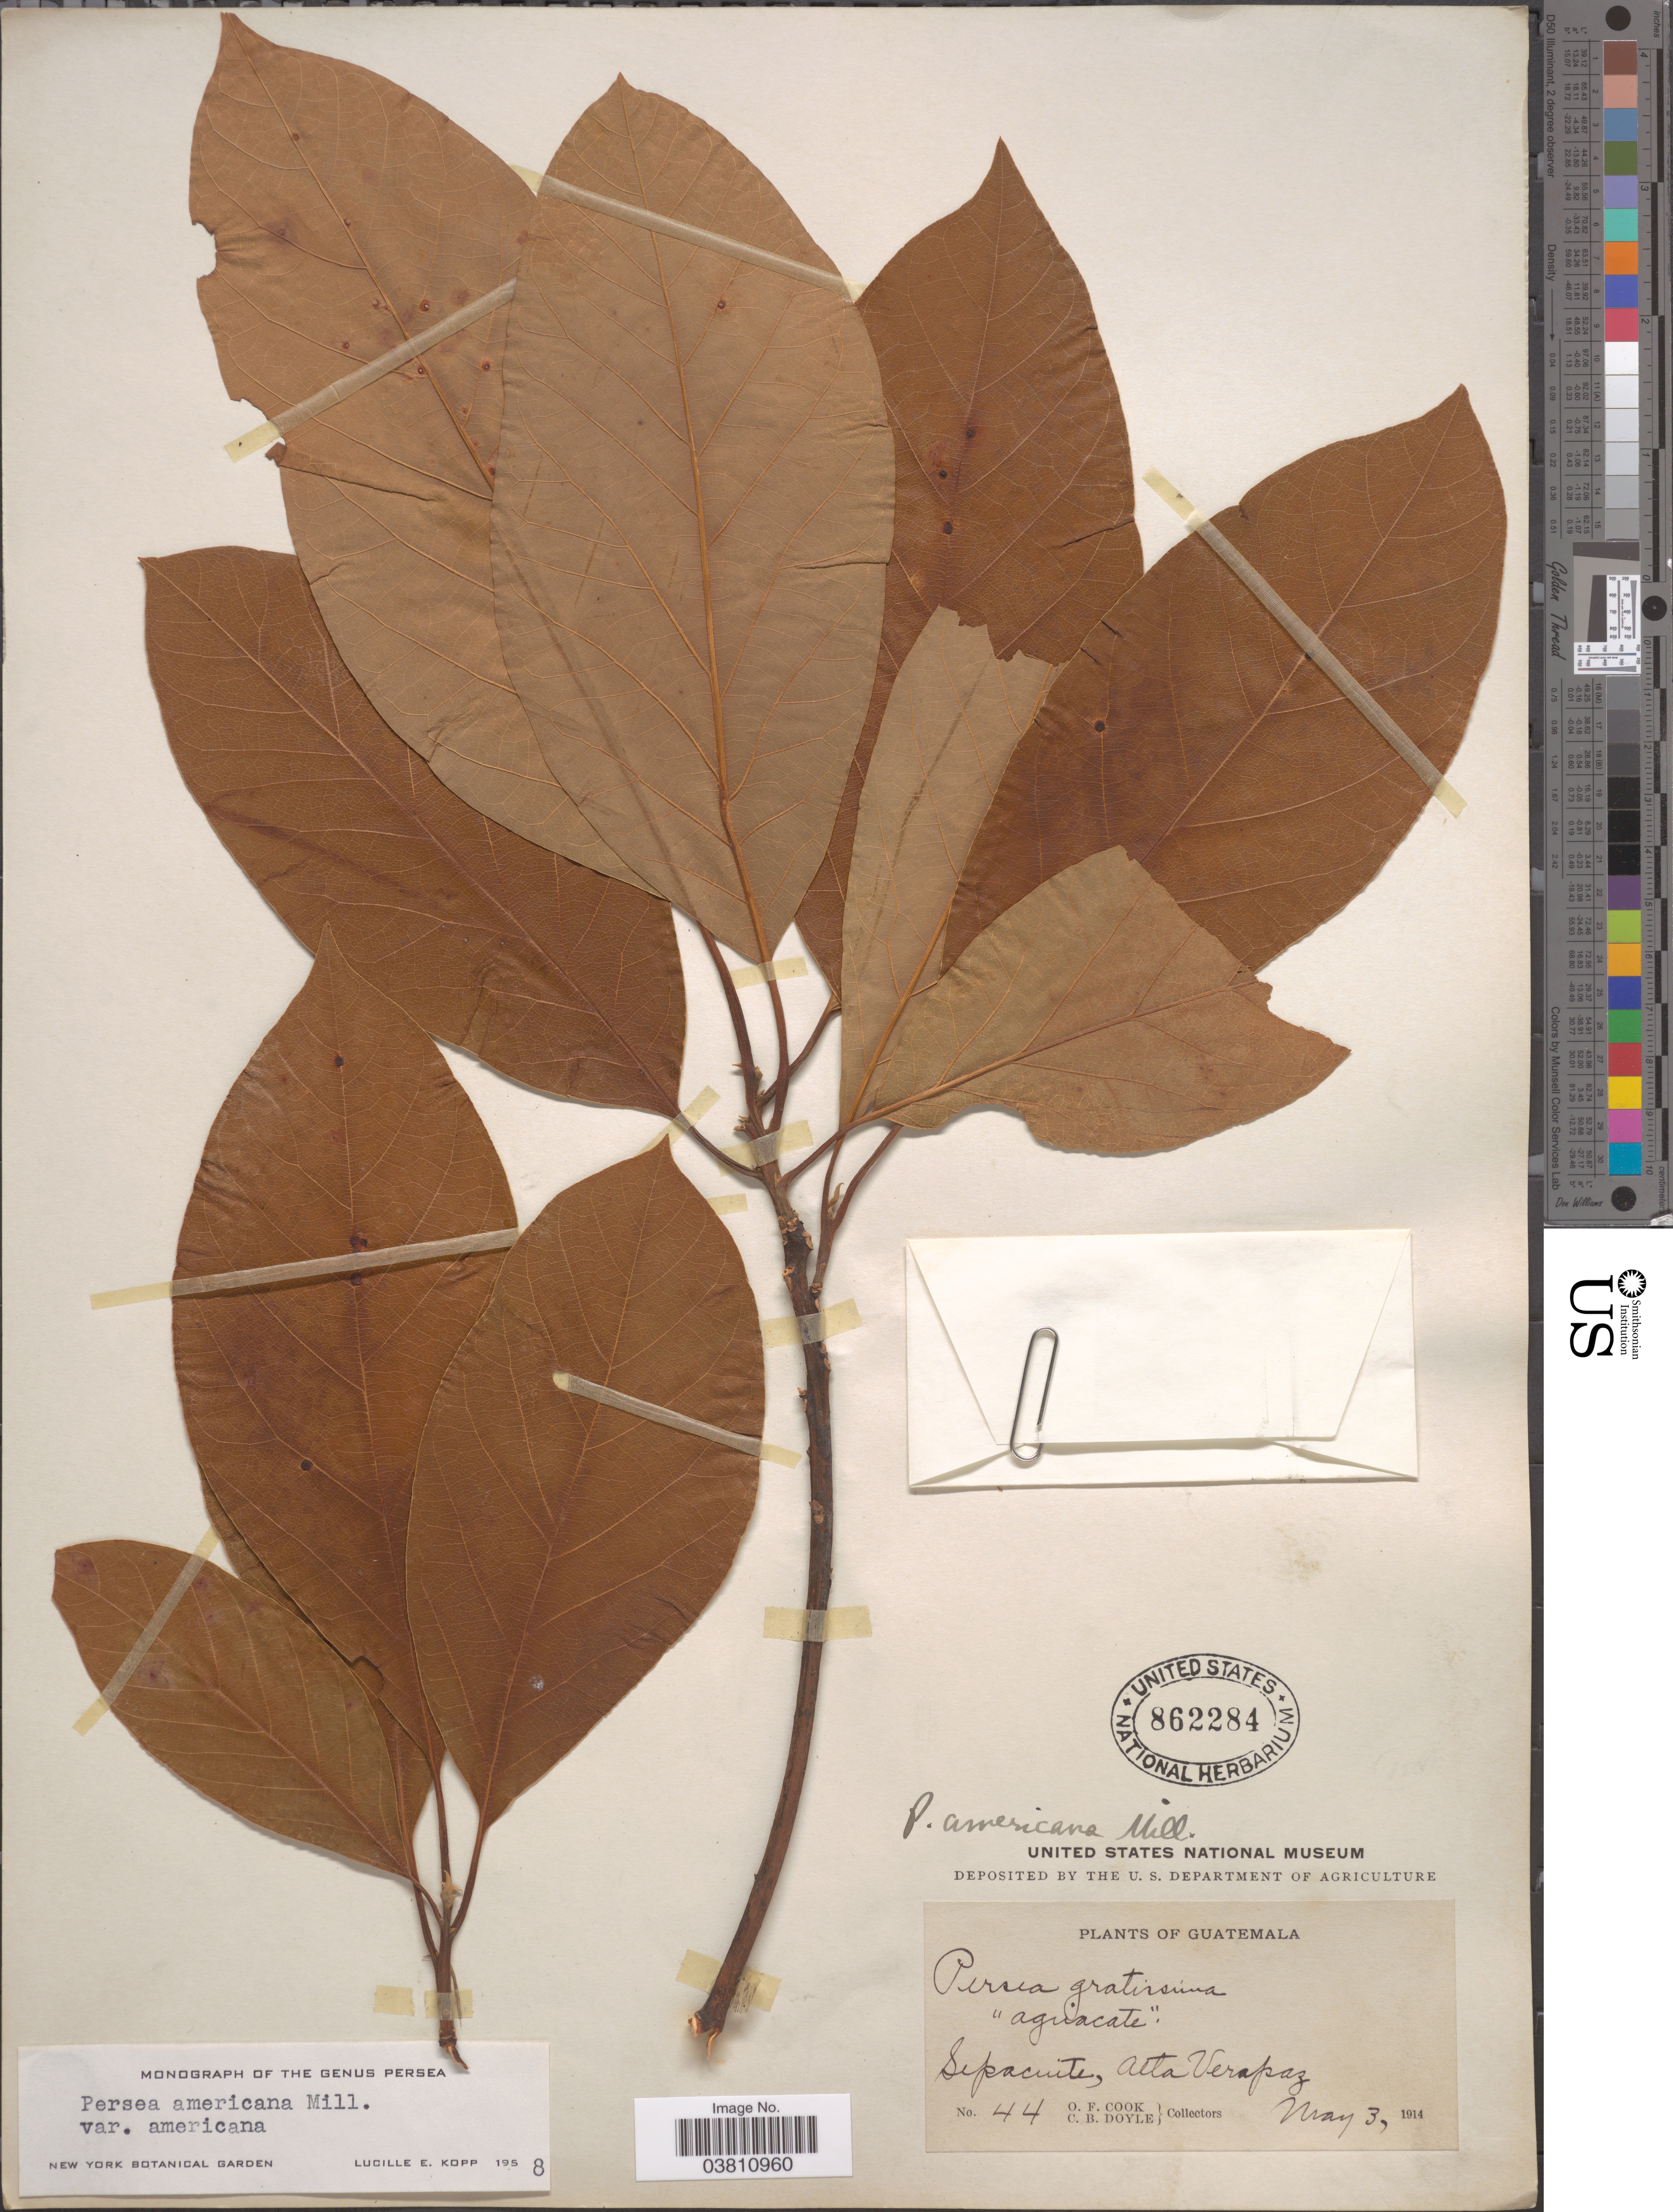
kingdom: Plantae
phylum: Tracheophyta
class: Magnoliopsida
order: Laurales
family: Lauraceae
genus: Persea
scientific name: Persea americana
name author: Mill.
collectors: O. F. Cook & C. Doyle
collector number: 44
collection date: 1914-05-03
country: Guatemala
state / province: Alta Verapaz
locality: Sepacuite.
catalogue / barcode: US 862284